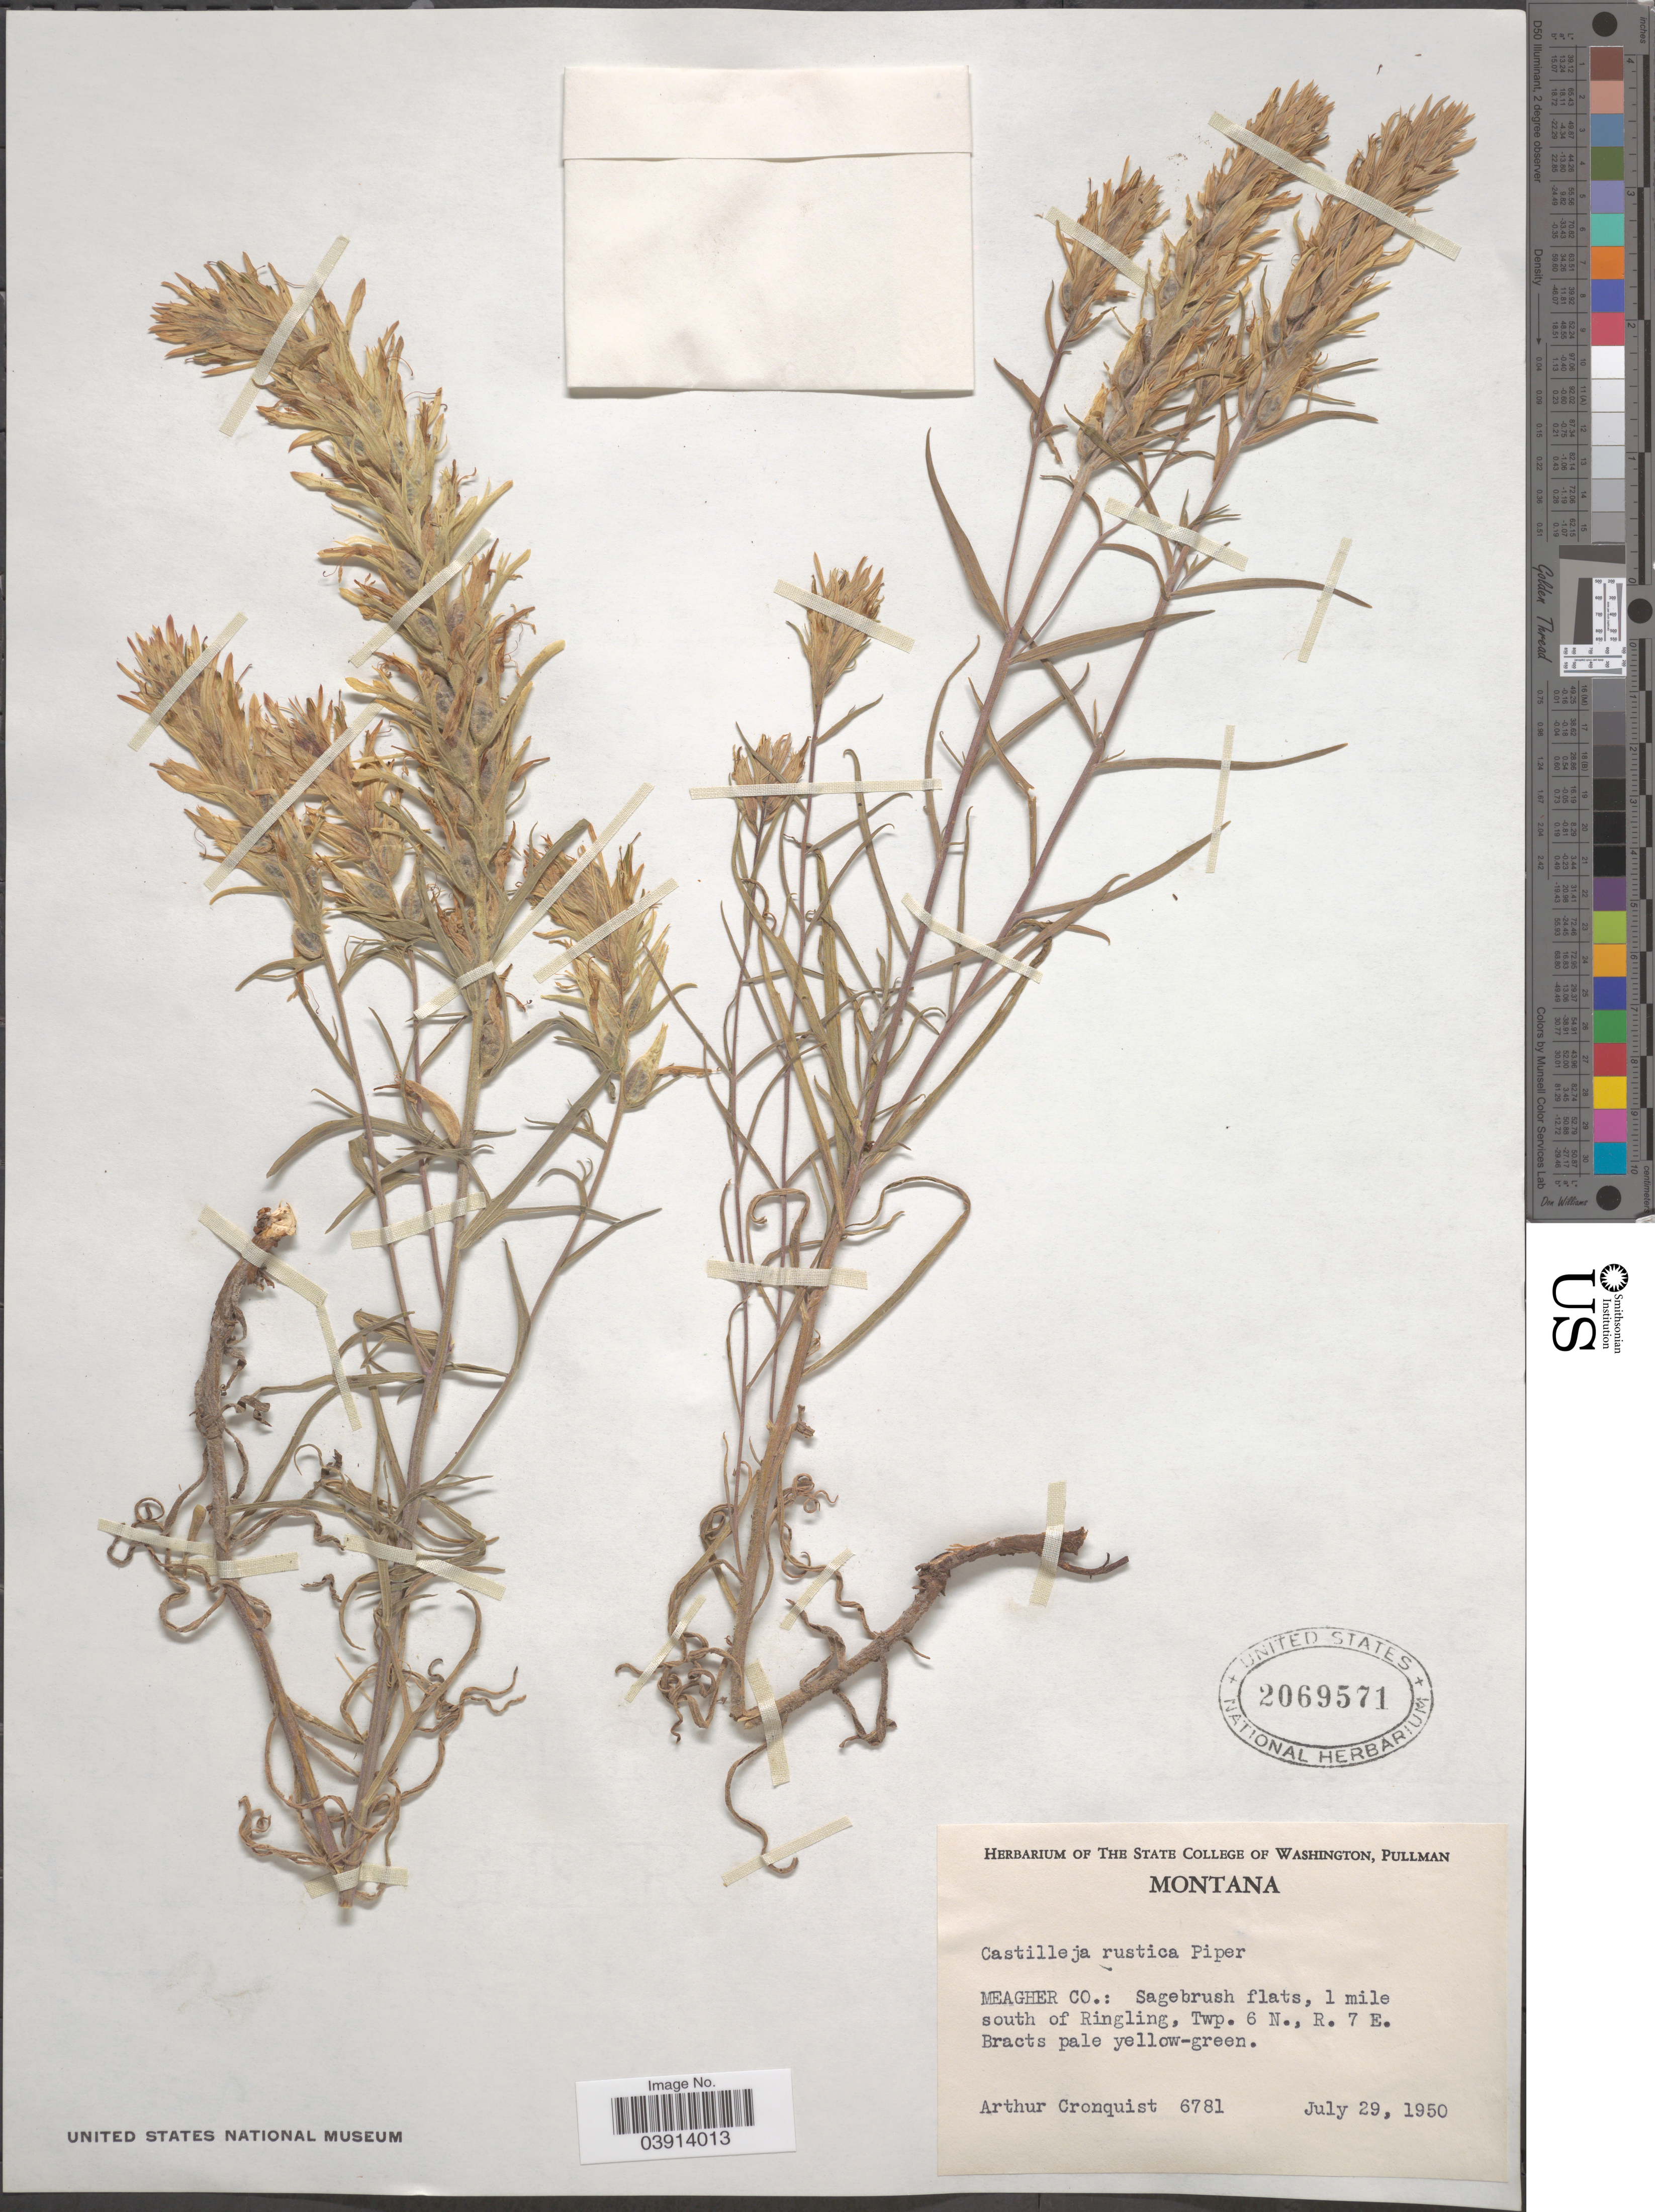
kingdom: Plantae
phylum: Tracheophyta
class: Magnoliopsida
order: Lamiales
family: Orobanchaceae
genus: Castilleja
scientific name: Castilleja rustica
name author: Piper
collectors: A. J. Cronquist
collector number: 6781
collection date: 1950-07-29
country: United States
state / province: Montana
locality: Meagher Co.: Sagebrush flats, 1 mile south of Ringling, Twp. 6 N., R. 7 E.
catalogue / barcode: US 2069571